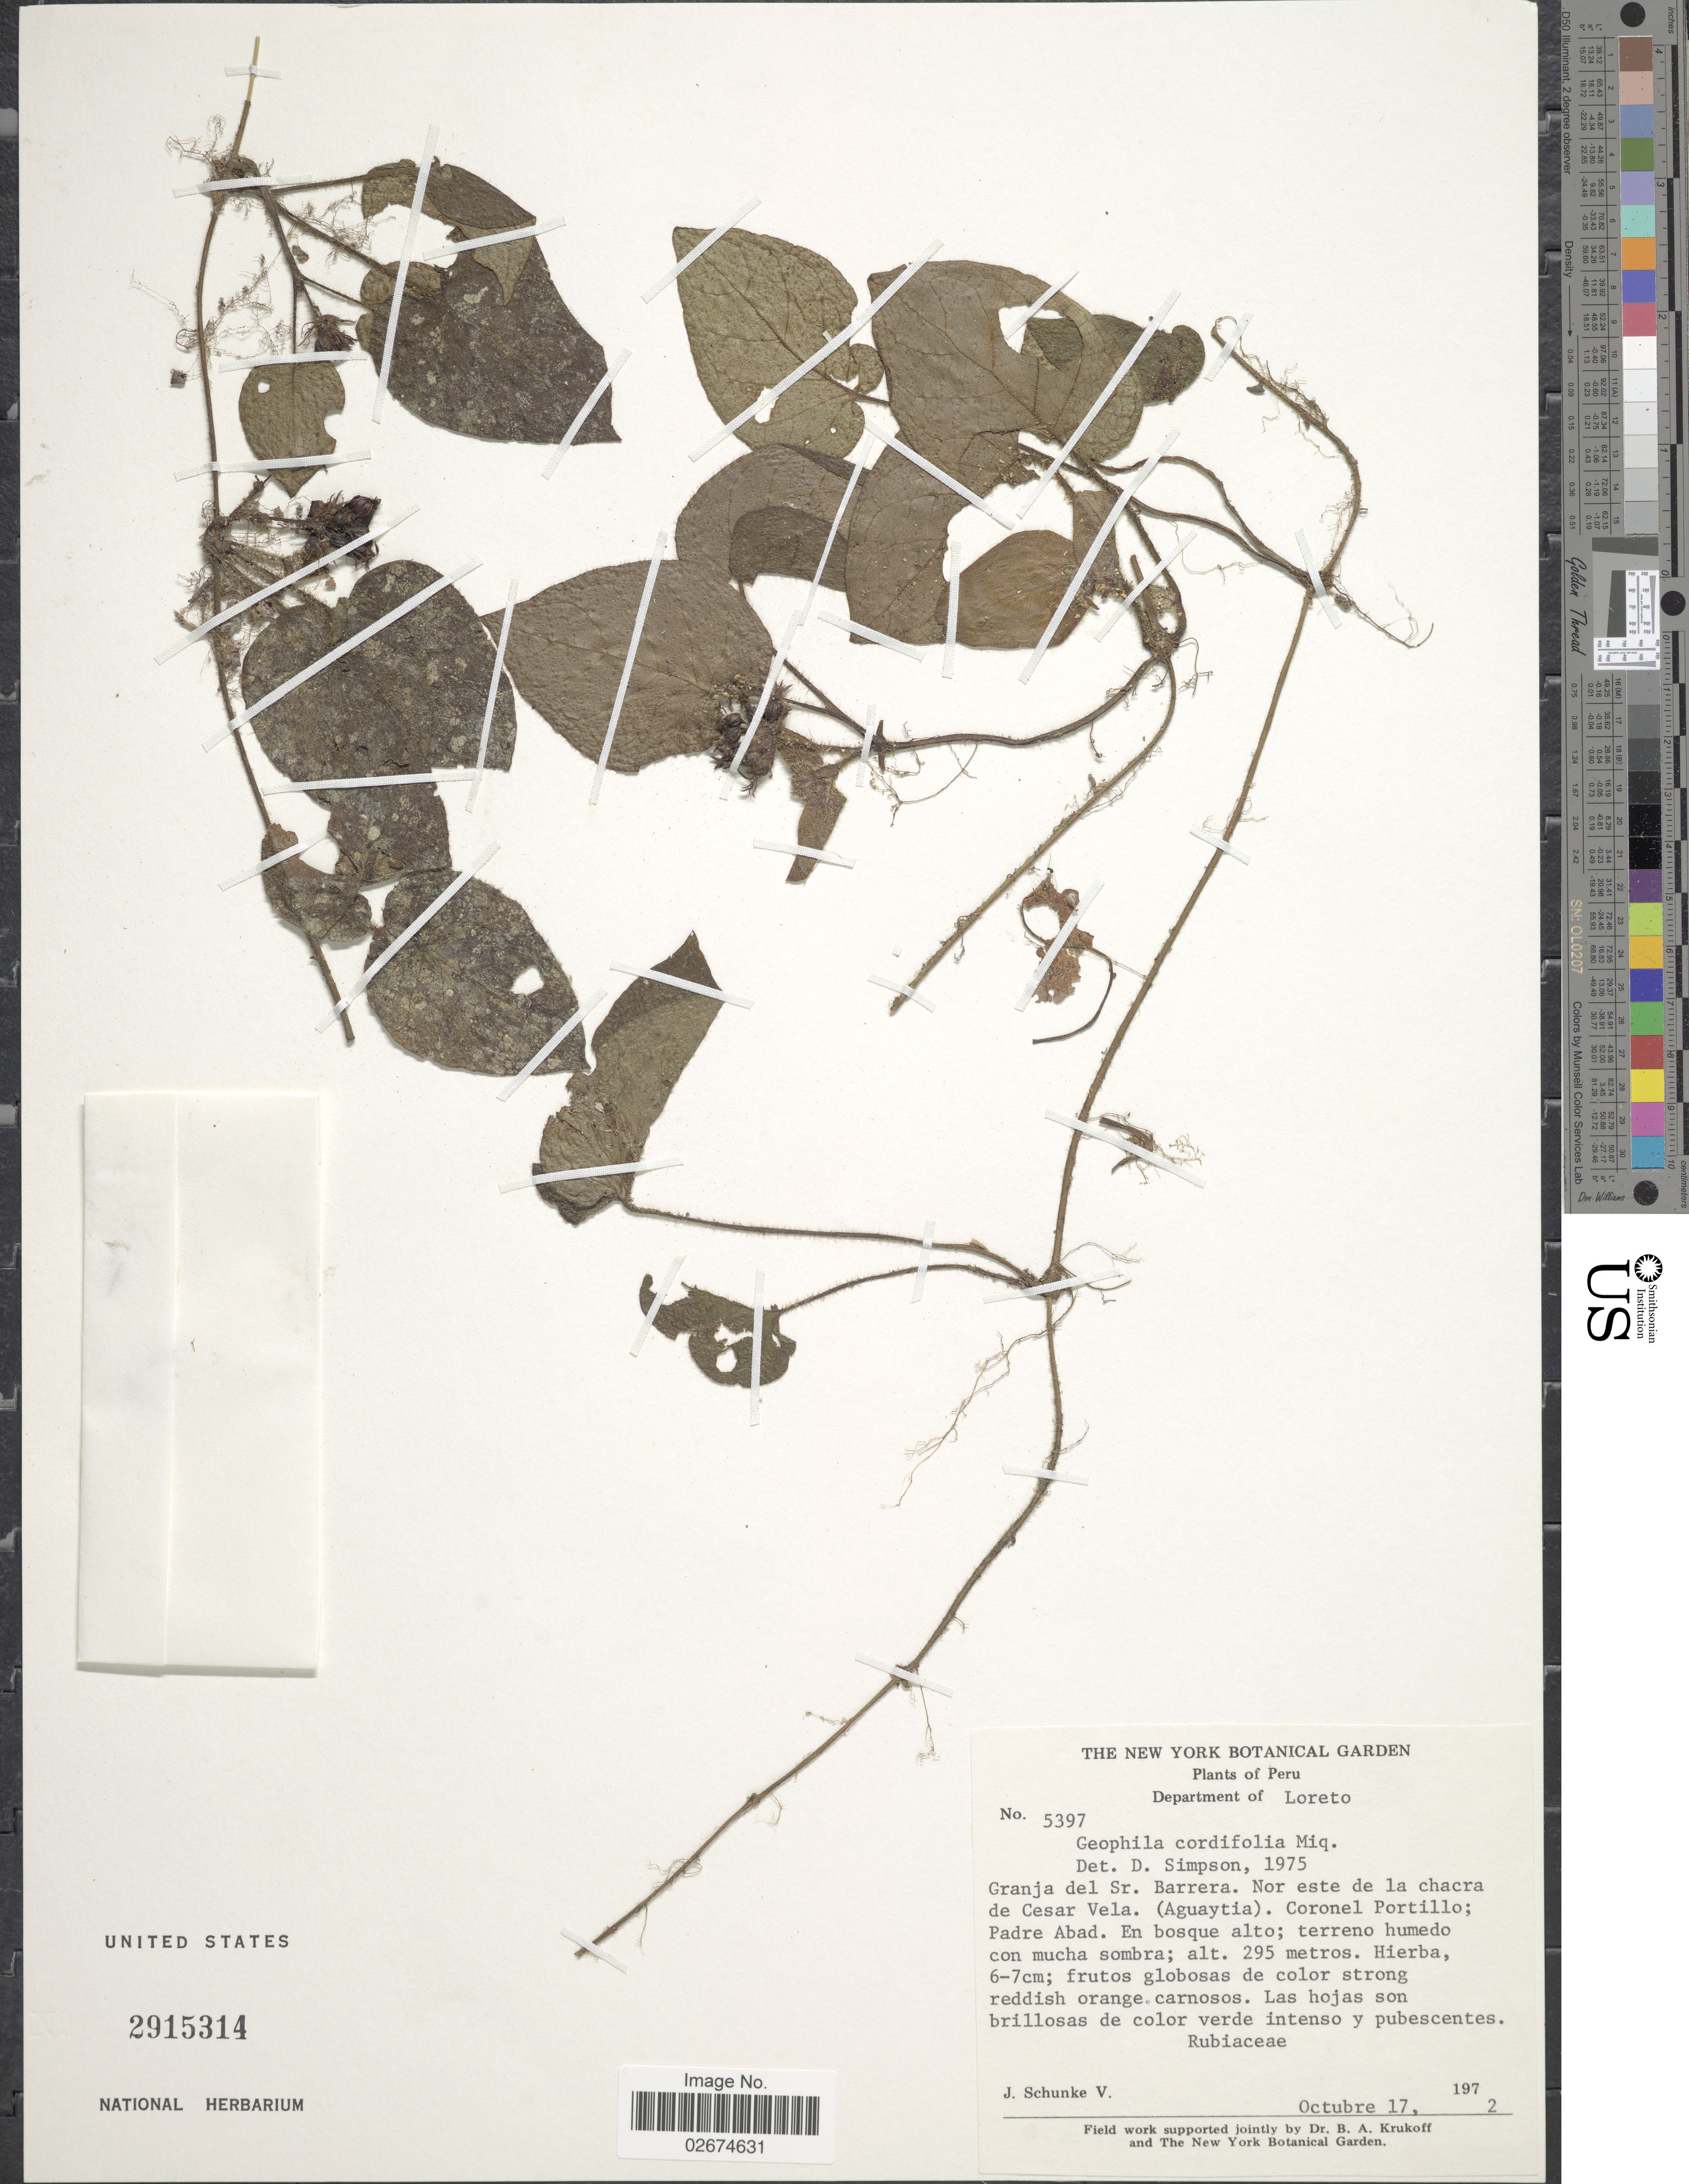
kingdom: Plantae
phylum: Tracheophyta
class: Magnoliopsida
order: Gentianales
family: Rubiaceae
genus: Geophila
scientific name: Geophila cordifolia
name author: Miq.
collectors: J. Schunke Vigo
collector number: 5397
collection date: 1972-10-17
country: Peru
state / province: Loreto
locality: Granja del Sr. Barrera, Nor este de la chacra de Cesar Vela (Aguaytia) Coronel Portillo: Padre Abad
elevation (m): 295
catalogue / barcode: US 2915314